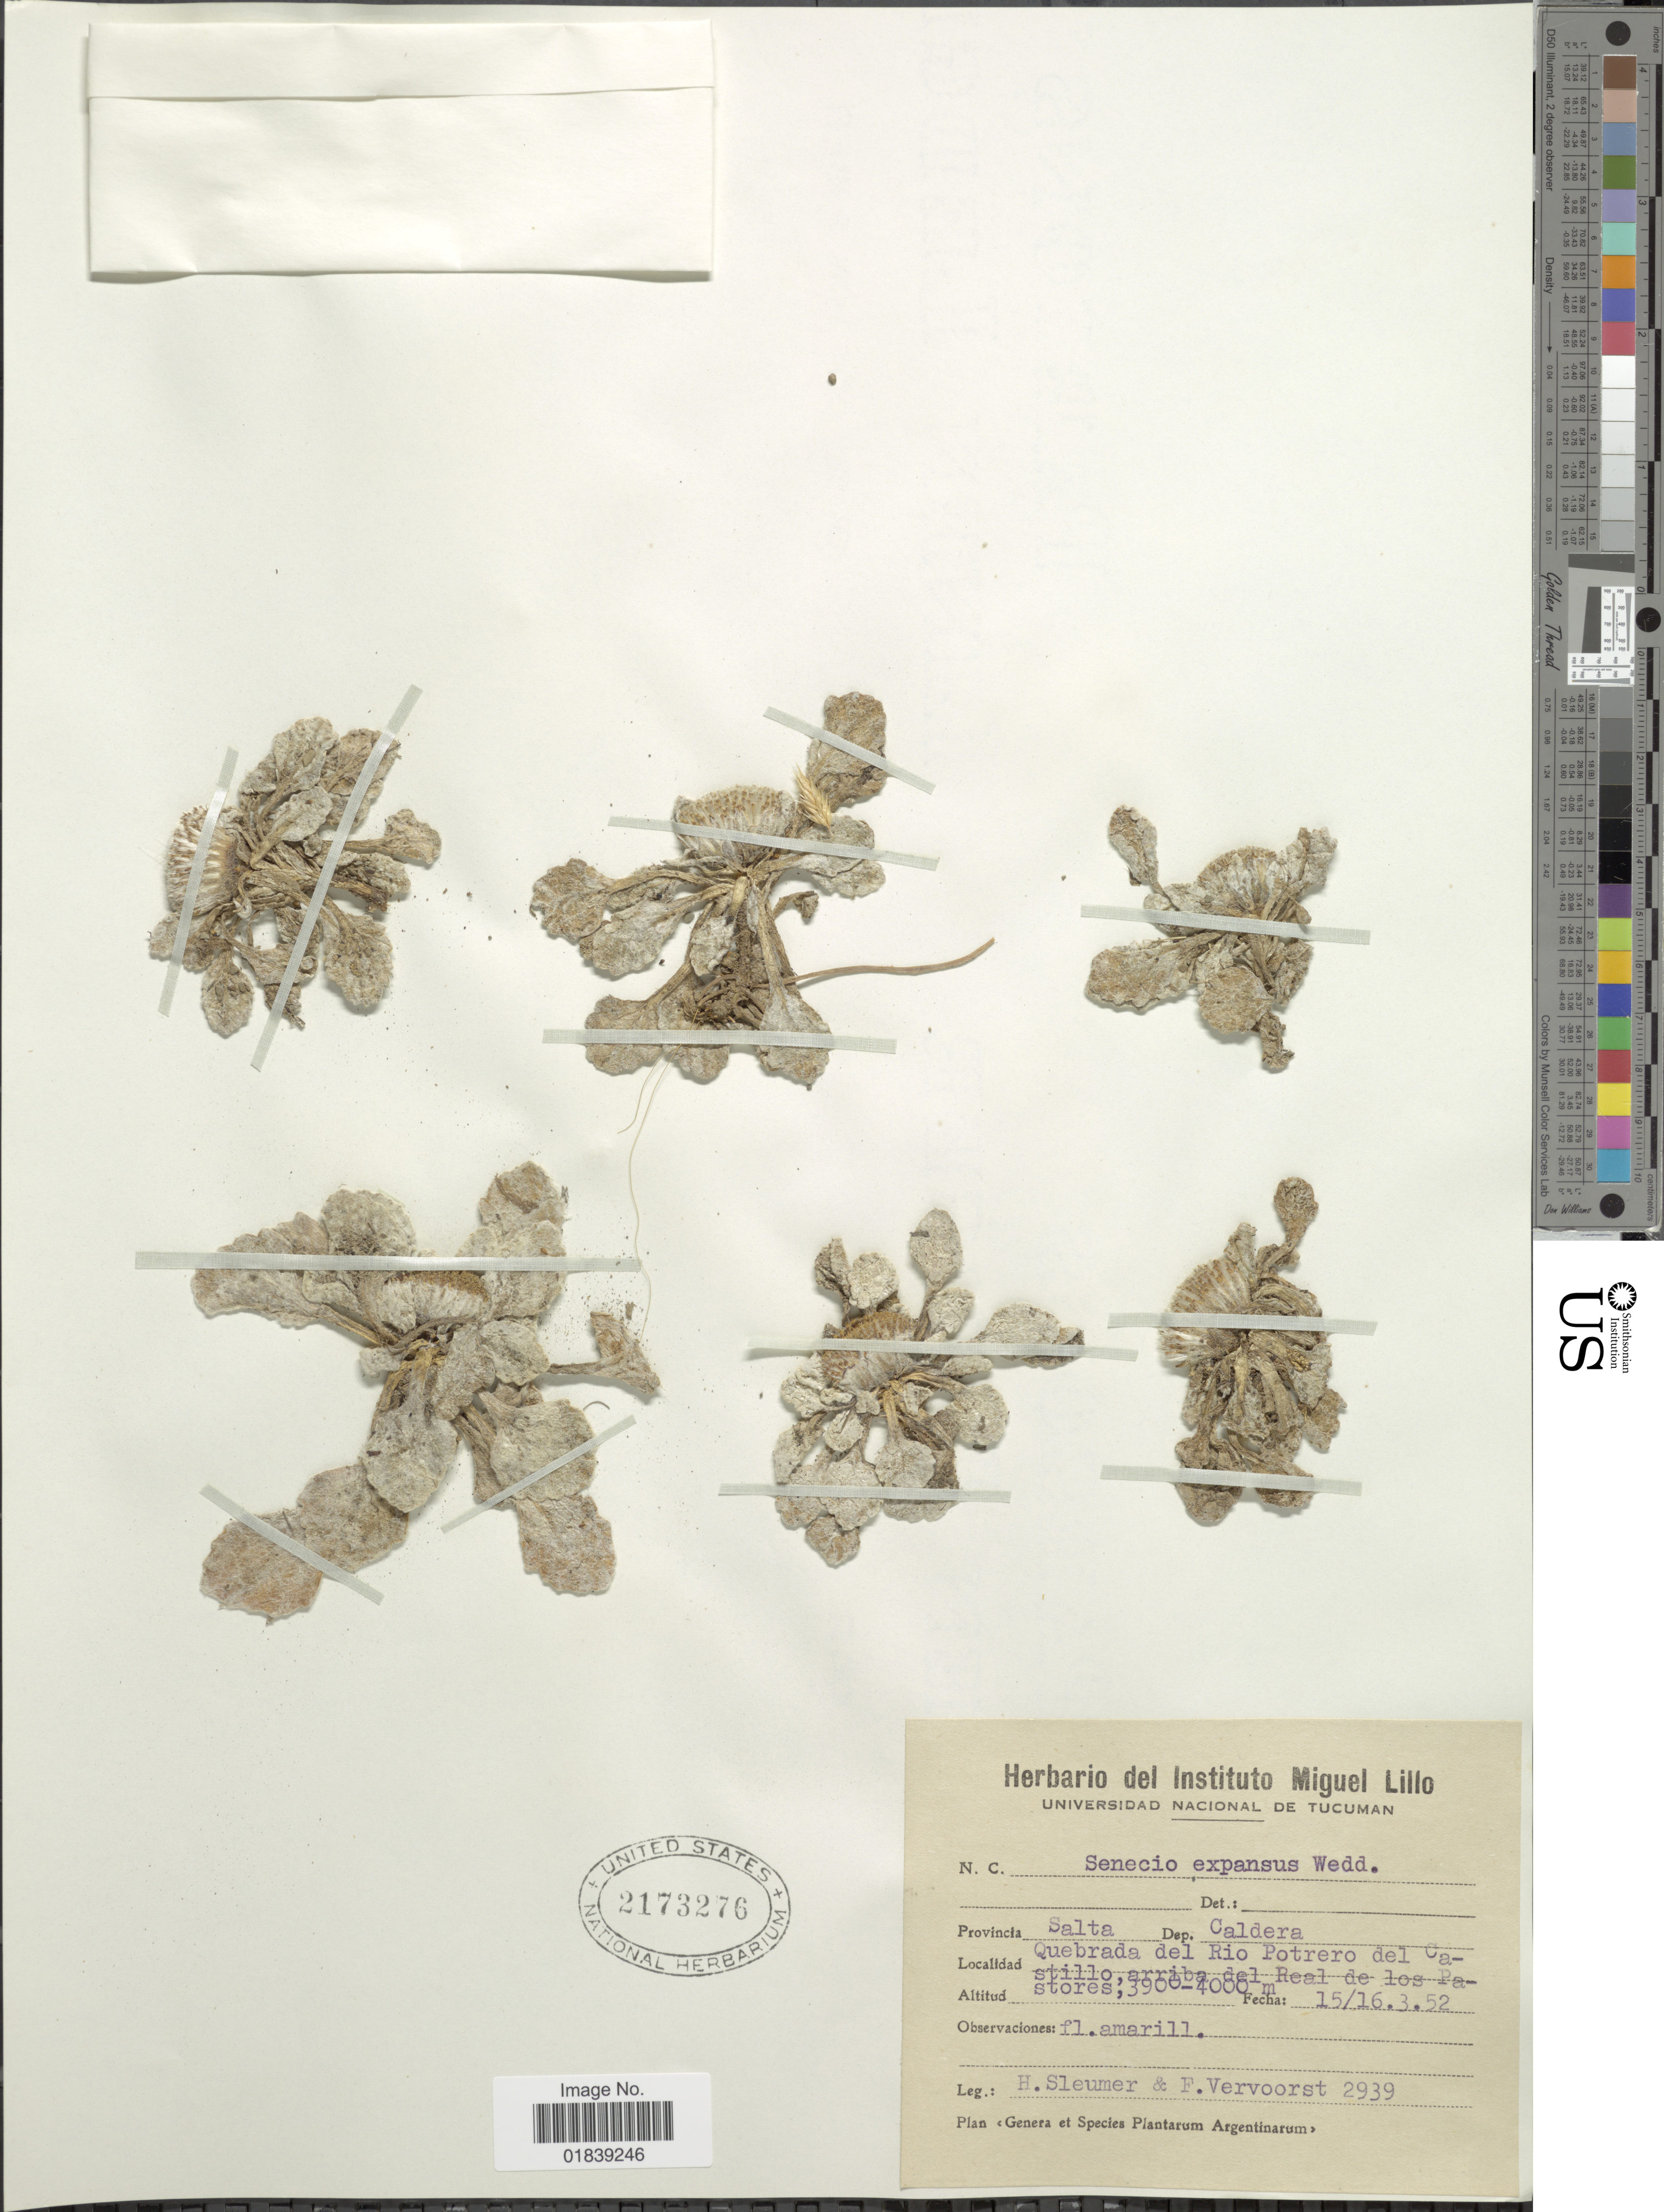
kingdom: Plantae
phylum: Tracheophyta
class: Magnoliopsida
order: Asterales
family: Asteraceae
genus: Senecio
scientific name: Senecio expansus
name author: Boiss. & Heldr.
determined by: Salomon, Luciana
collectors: H. O. Sleumer & F. Vervoorst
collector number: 2939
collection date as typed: Transcribed d/m/y: 15/3/52 to 16/3/52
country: Argentina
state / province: Salta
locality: Dep. Caldera, Quebrada del Rio Potrero del Castillo, arriba del Real de los Pastores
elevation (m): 3900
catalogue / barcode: US 2173276